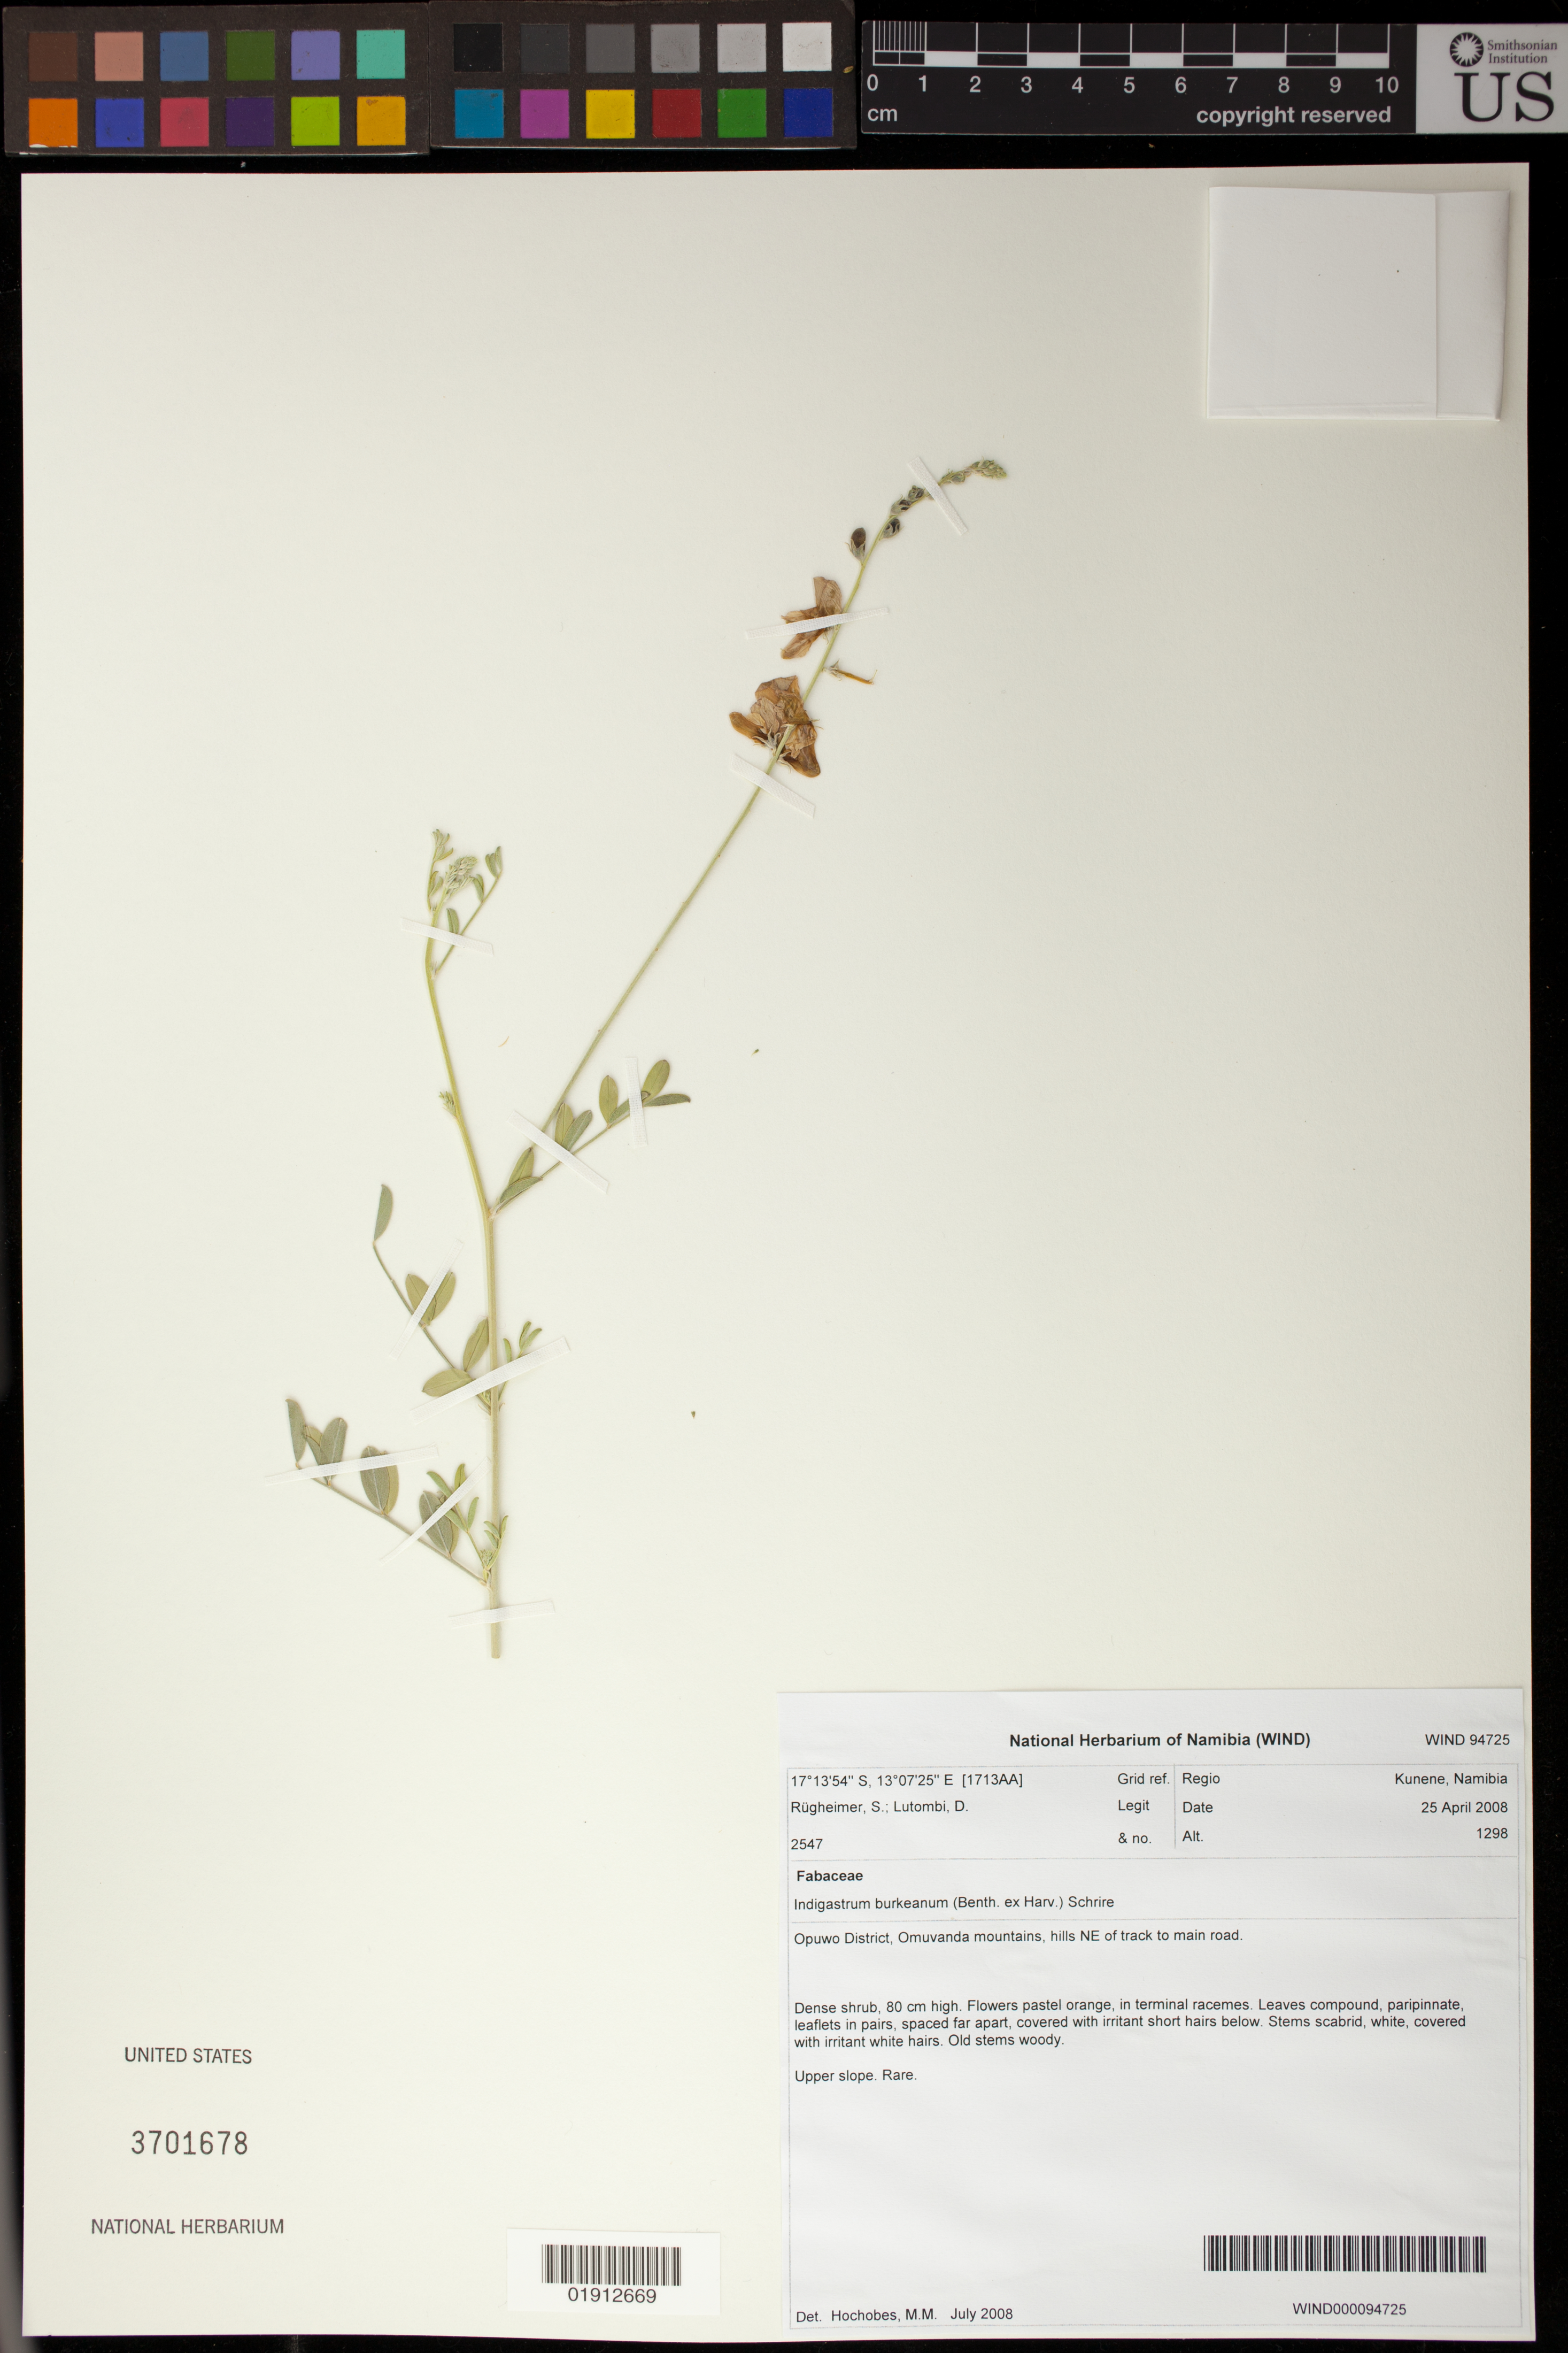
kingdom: Plantae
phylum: Tracheophyta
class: Magnoliopsida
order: Fabales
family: Fabaceae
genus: Indigastrum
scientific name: Indigastrum burkeanum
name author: (Benth. ex Harv.) Schrire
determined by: Hochobes, M. M.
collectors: S. Rugheimer & D. Lutombi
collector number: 2547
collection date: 2008-04-25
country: Namibia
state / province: Kunene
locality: Opuwo District, Omuvanda mountains, hills NE of track to main road.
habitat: Upper slope.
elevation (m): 1298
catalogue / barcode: US 3701678